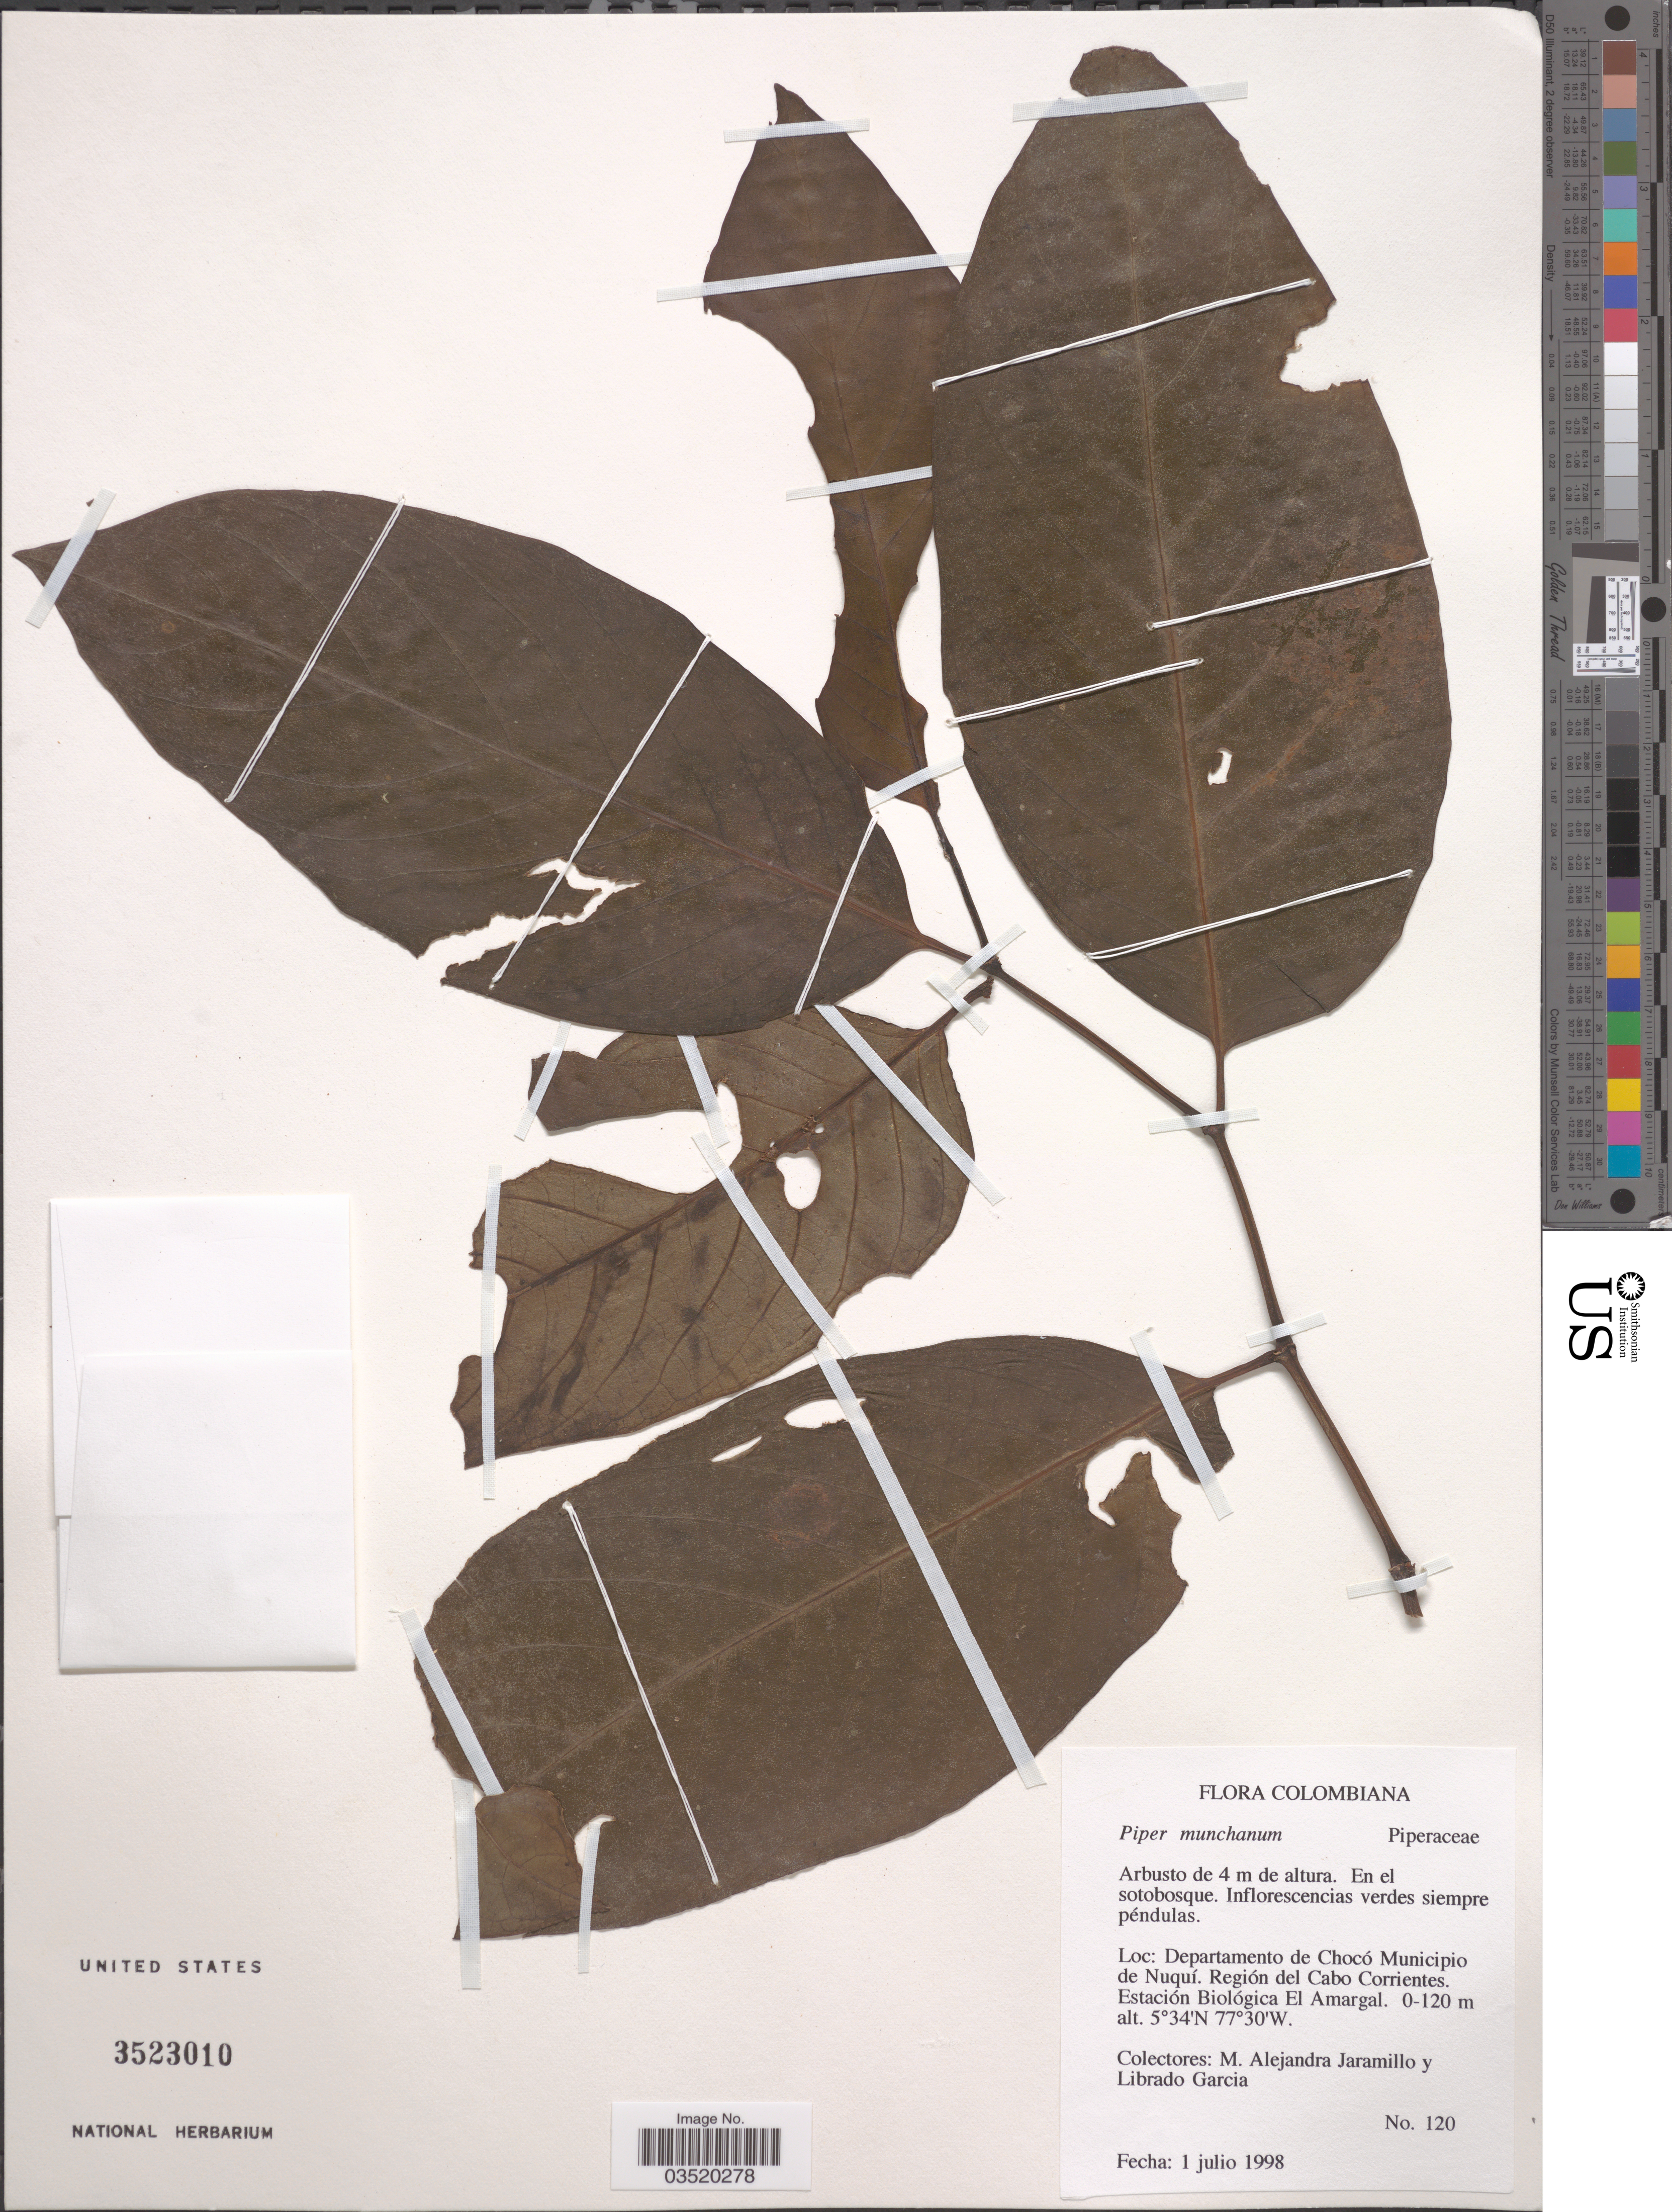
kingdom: Plantae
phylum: Tracheophyta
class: Magnoliopsida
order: Piperales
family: Piperaceae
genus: Piper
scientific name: Piper munchanum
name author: C. DC.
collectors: M. A. Jaramillo & L. Garcia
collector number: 120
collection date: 1998-07-01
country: Colombia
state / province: Chocó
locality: Departamento de Chocó Municipio de Nuquí. Región del Cabo Corrientes. Estación Biológica El Amargal.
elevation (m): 0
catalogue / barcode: US 3523010